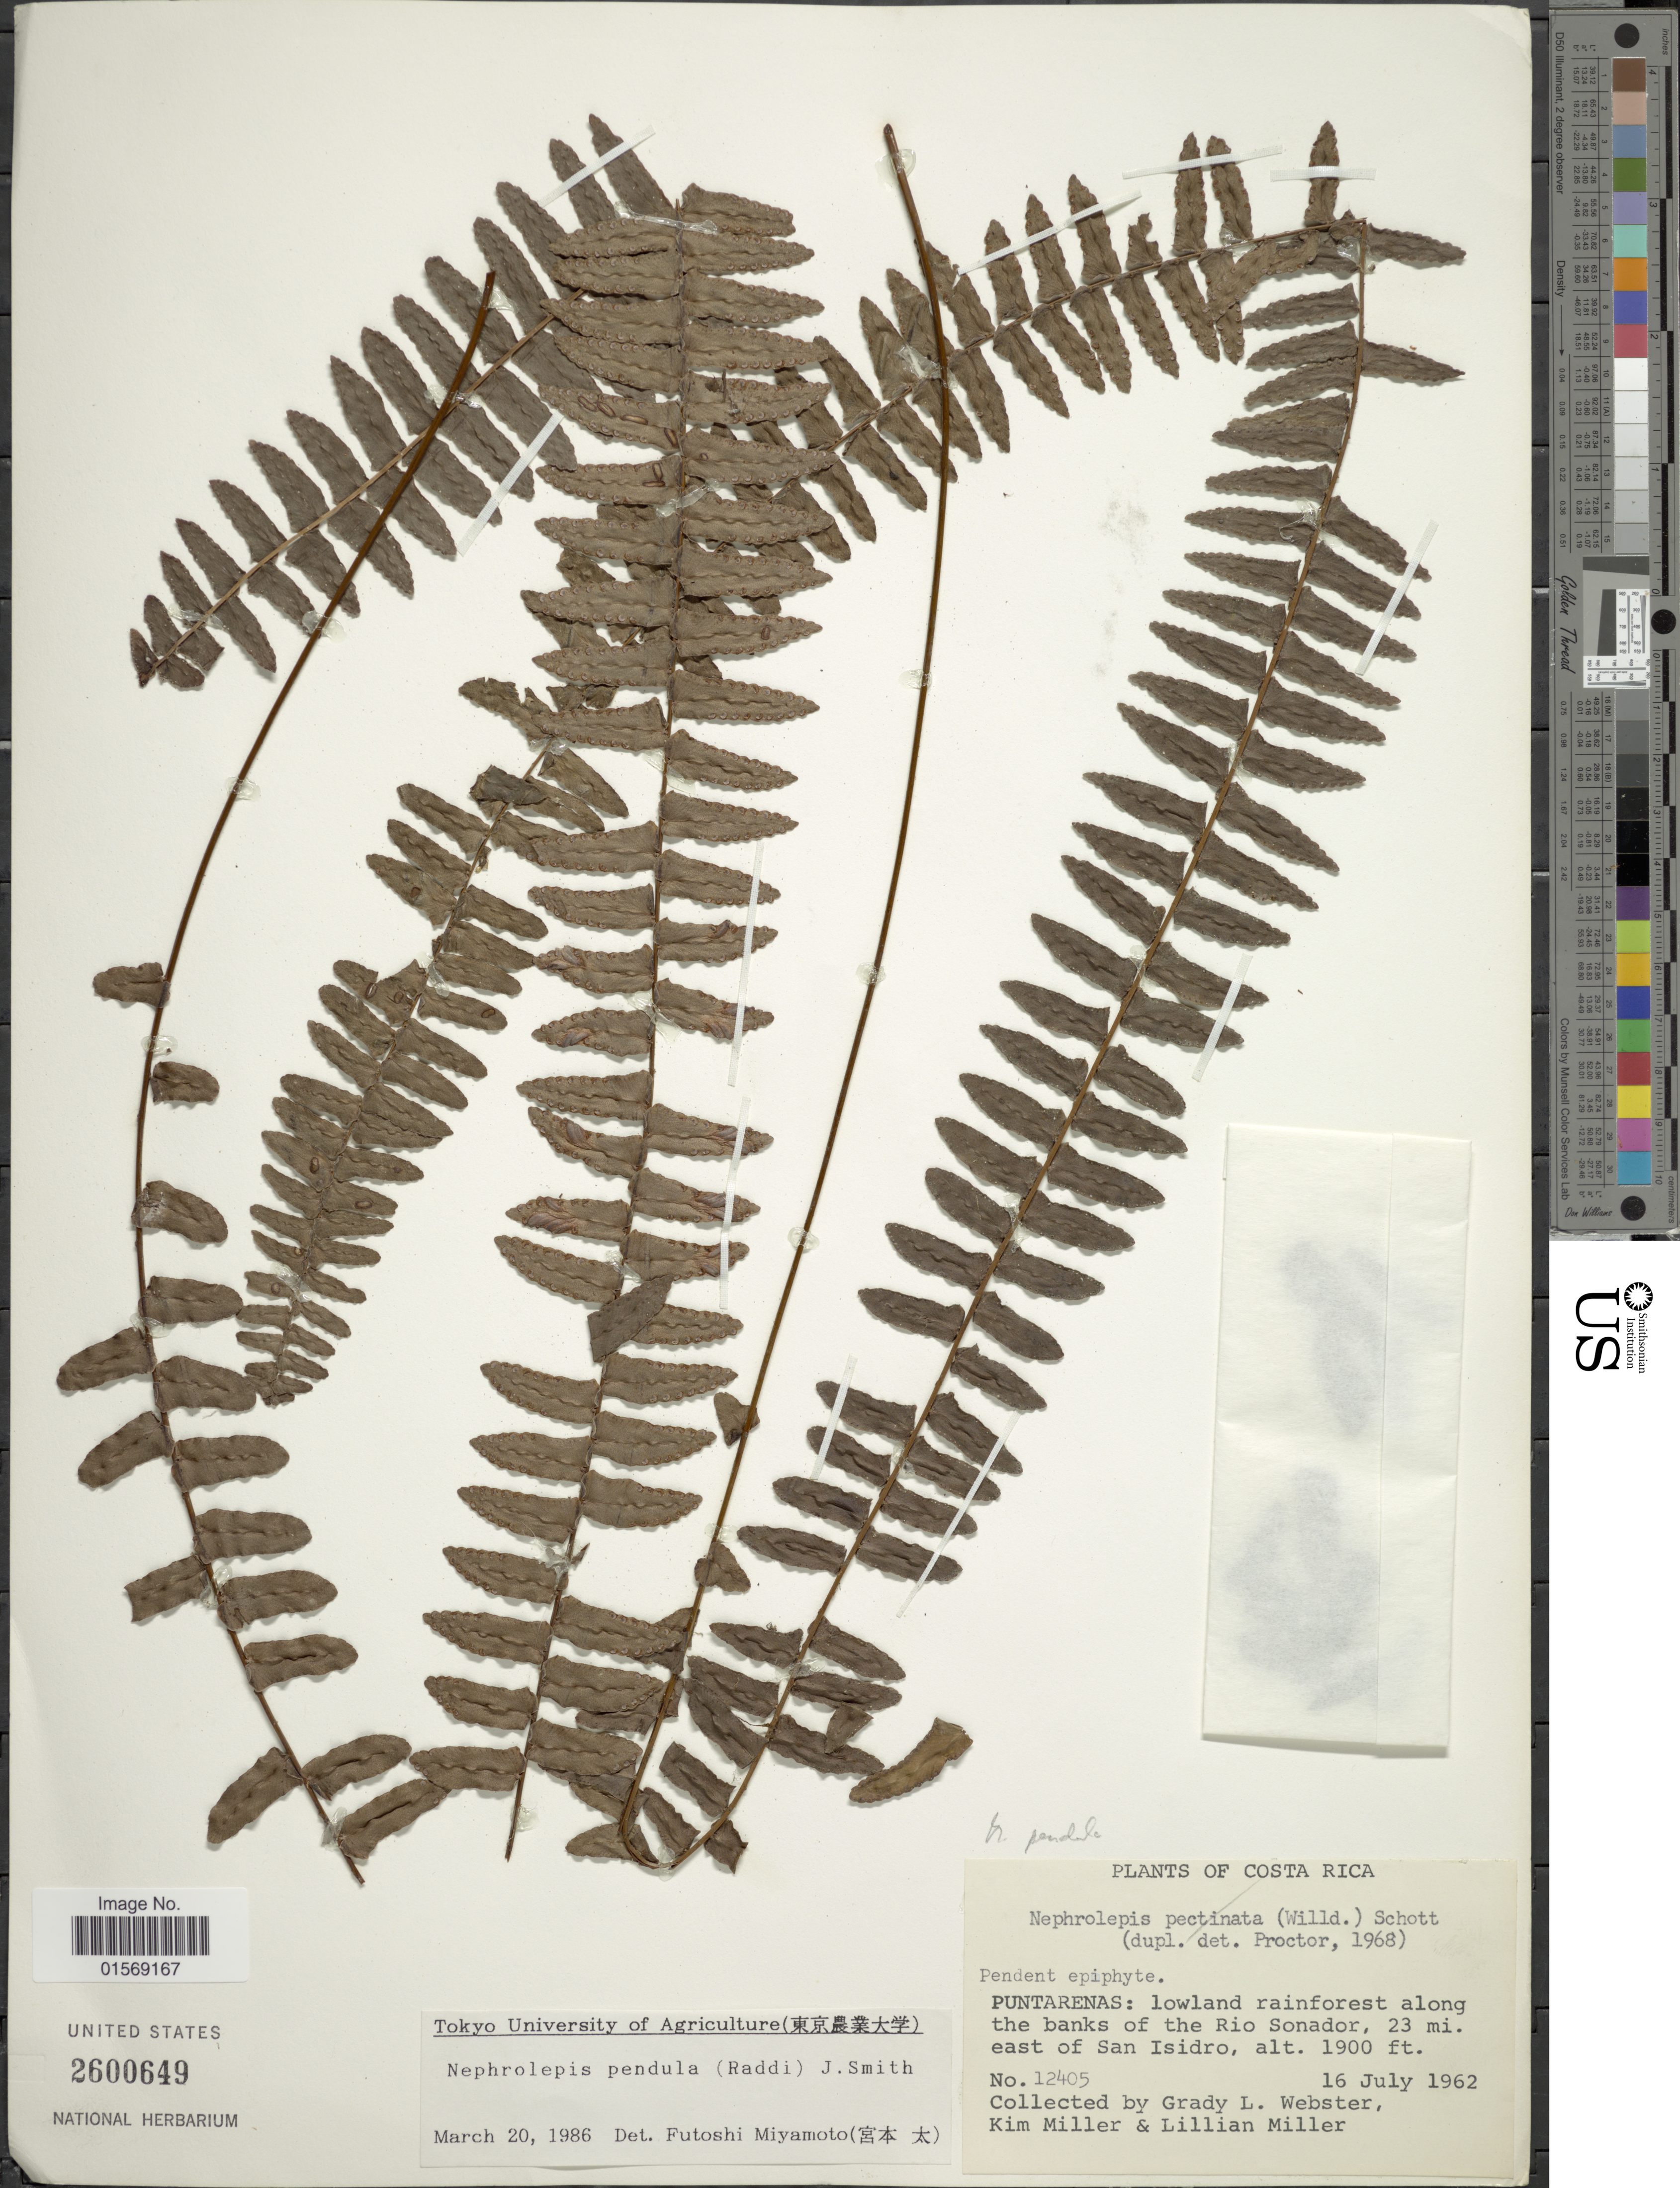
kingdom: Plantae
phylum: Tracheophyta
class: Polypodiopsida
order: Polypodiales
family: Nephrolepidaceae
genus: Nephrolepis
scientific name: Nephrolepis pendula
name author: (Raddi) J. Sm.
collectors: G. L. Webster, K. Miller & L. Miller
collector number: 12405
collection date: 1962-07-16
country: Costa Rica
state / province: Puntarenas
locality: Costa Rica. Puntarenas: Along the banks of the Rio Sonador, 23 mi east of San Isidoro.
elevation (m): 579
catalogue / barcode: US 2600649